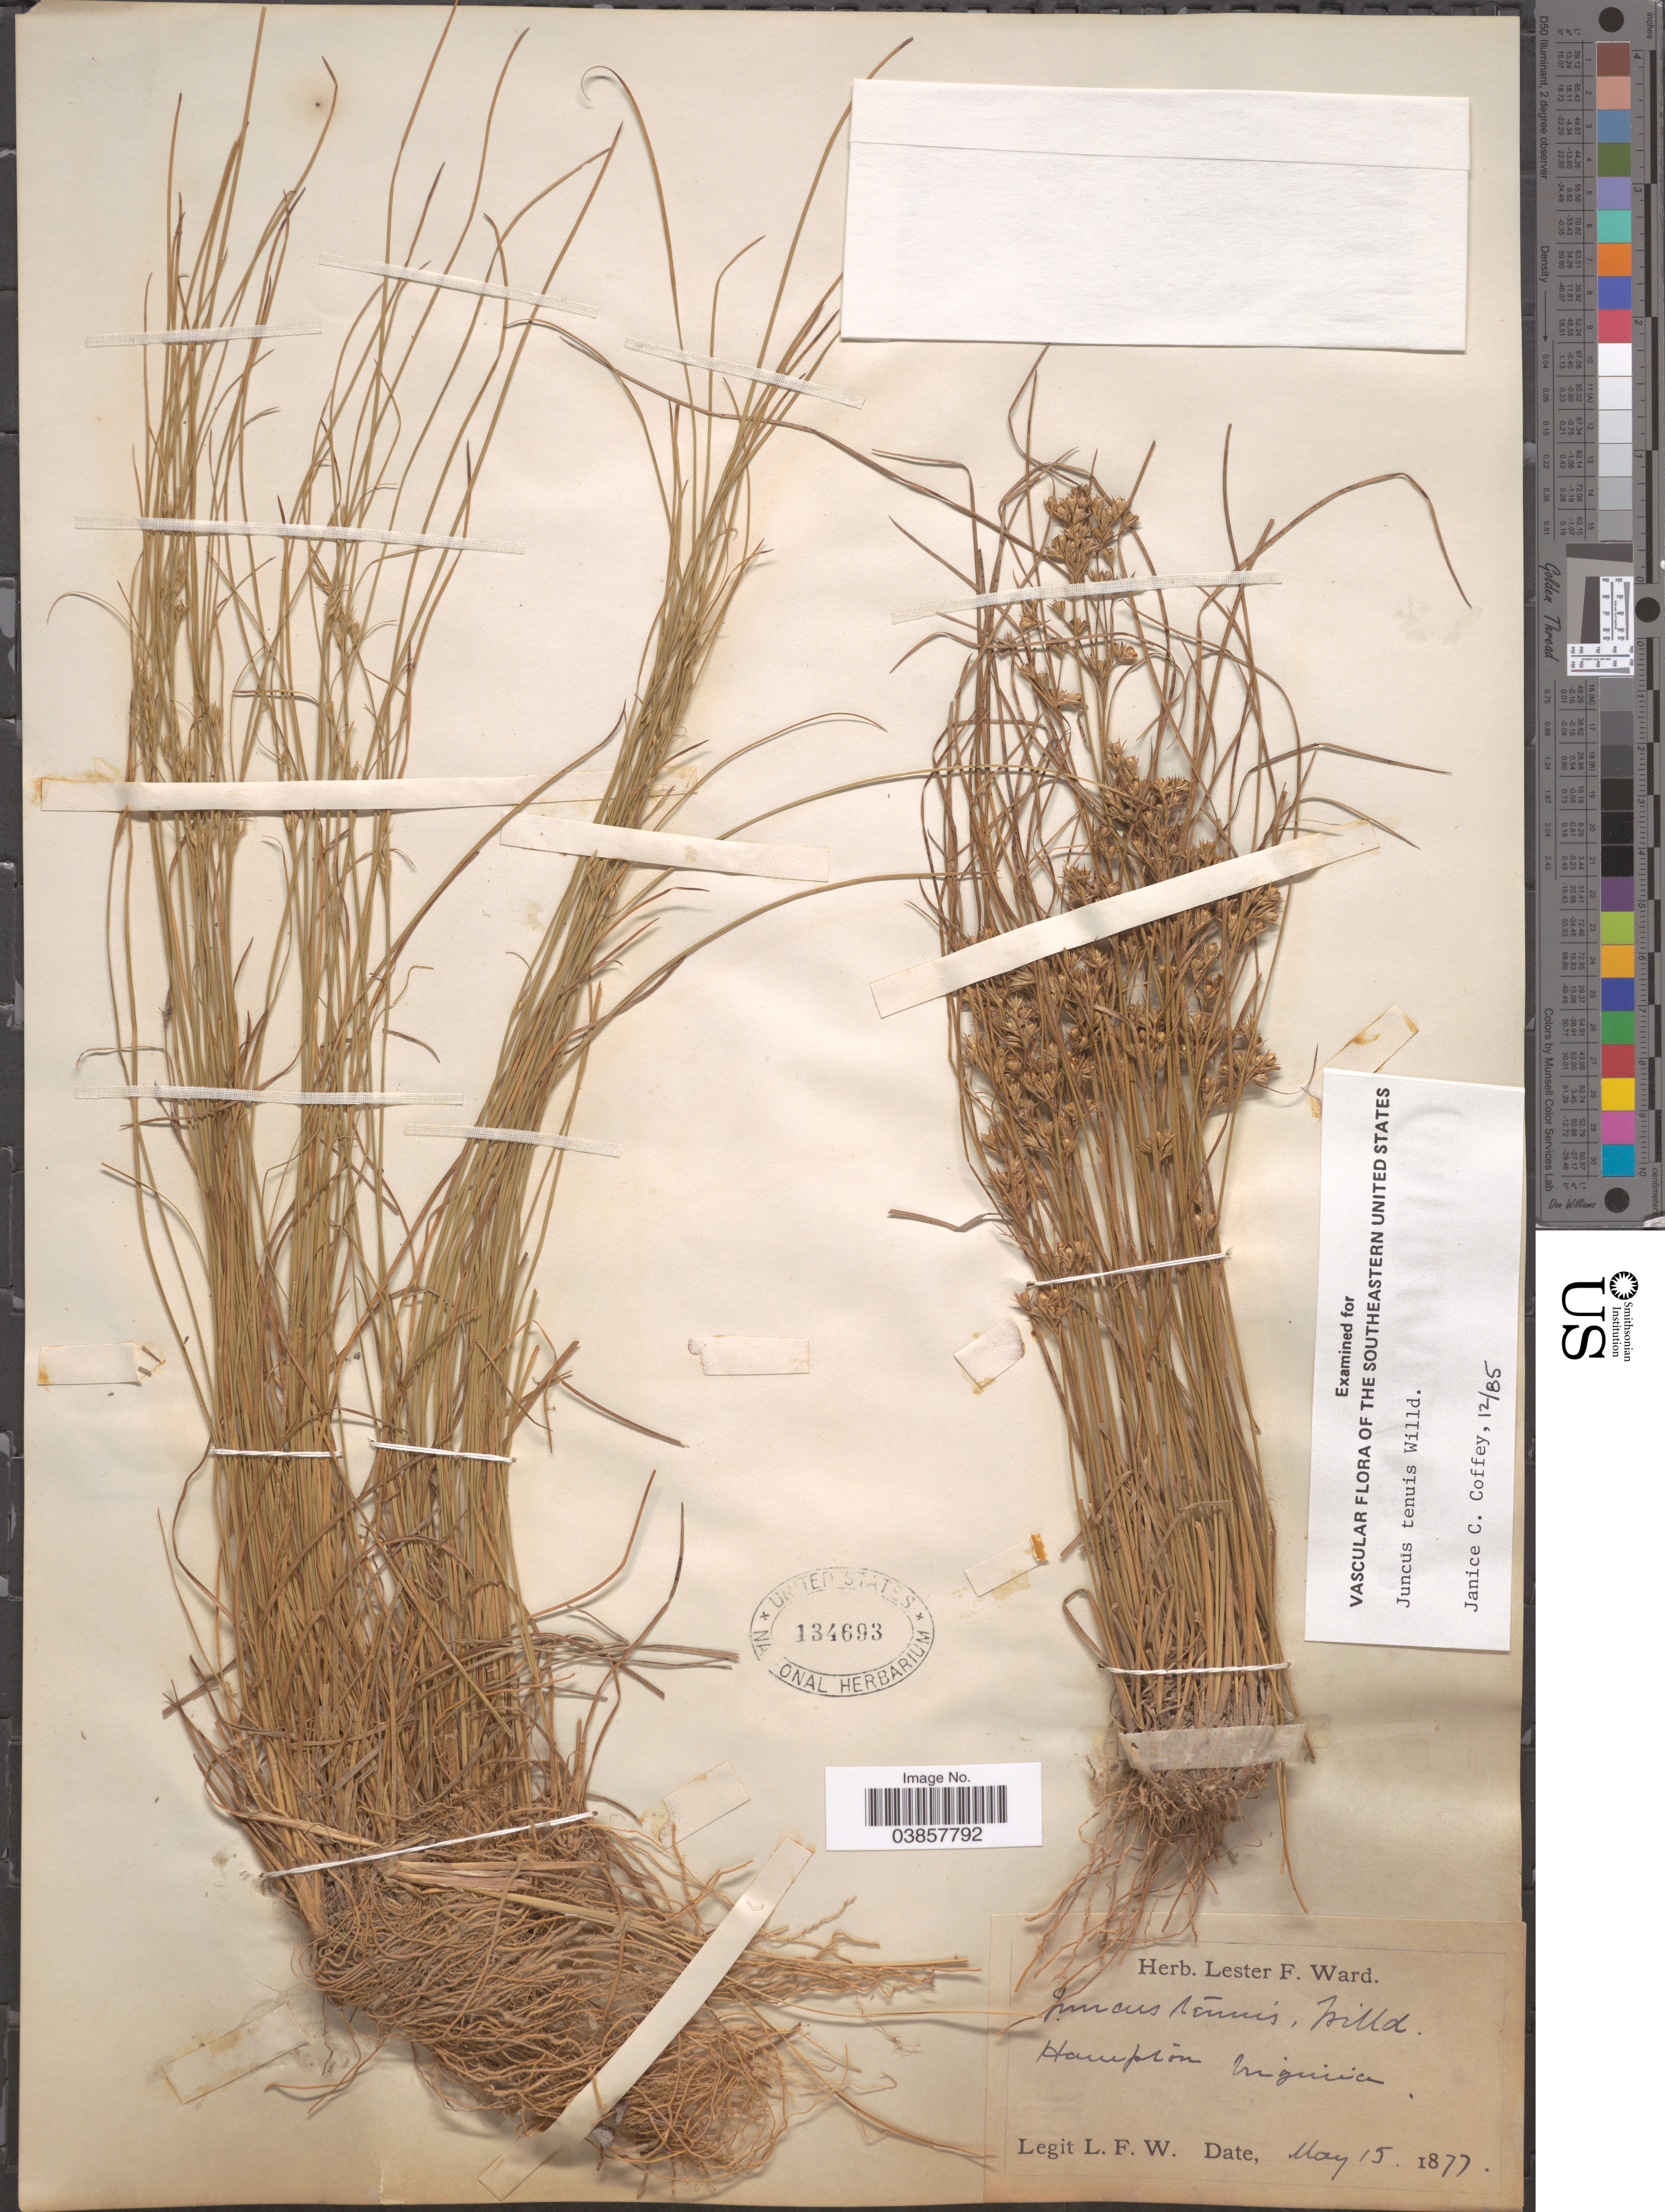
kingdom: Plantae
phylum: Tracheophyta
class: Liliopsida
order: Poales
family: Juncaceae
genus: Juncus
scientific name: Juncus tenuis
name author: Willd.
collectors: L. F. Ward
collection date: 1877-05-15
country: United States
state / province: Virginia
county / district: City of Hampton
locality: Hampton.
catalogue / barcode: US 134693